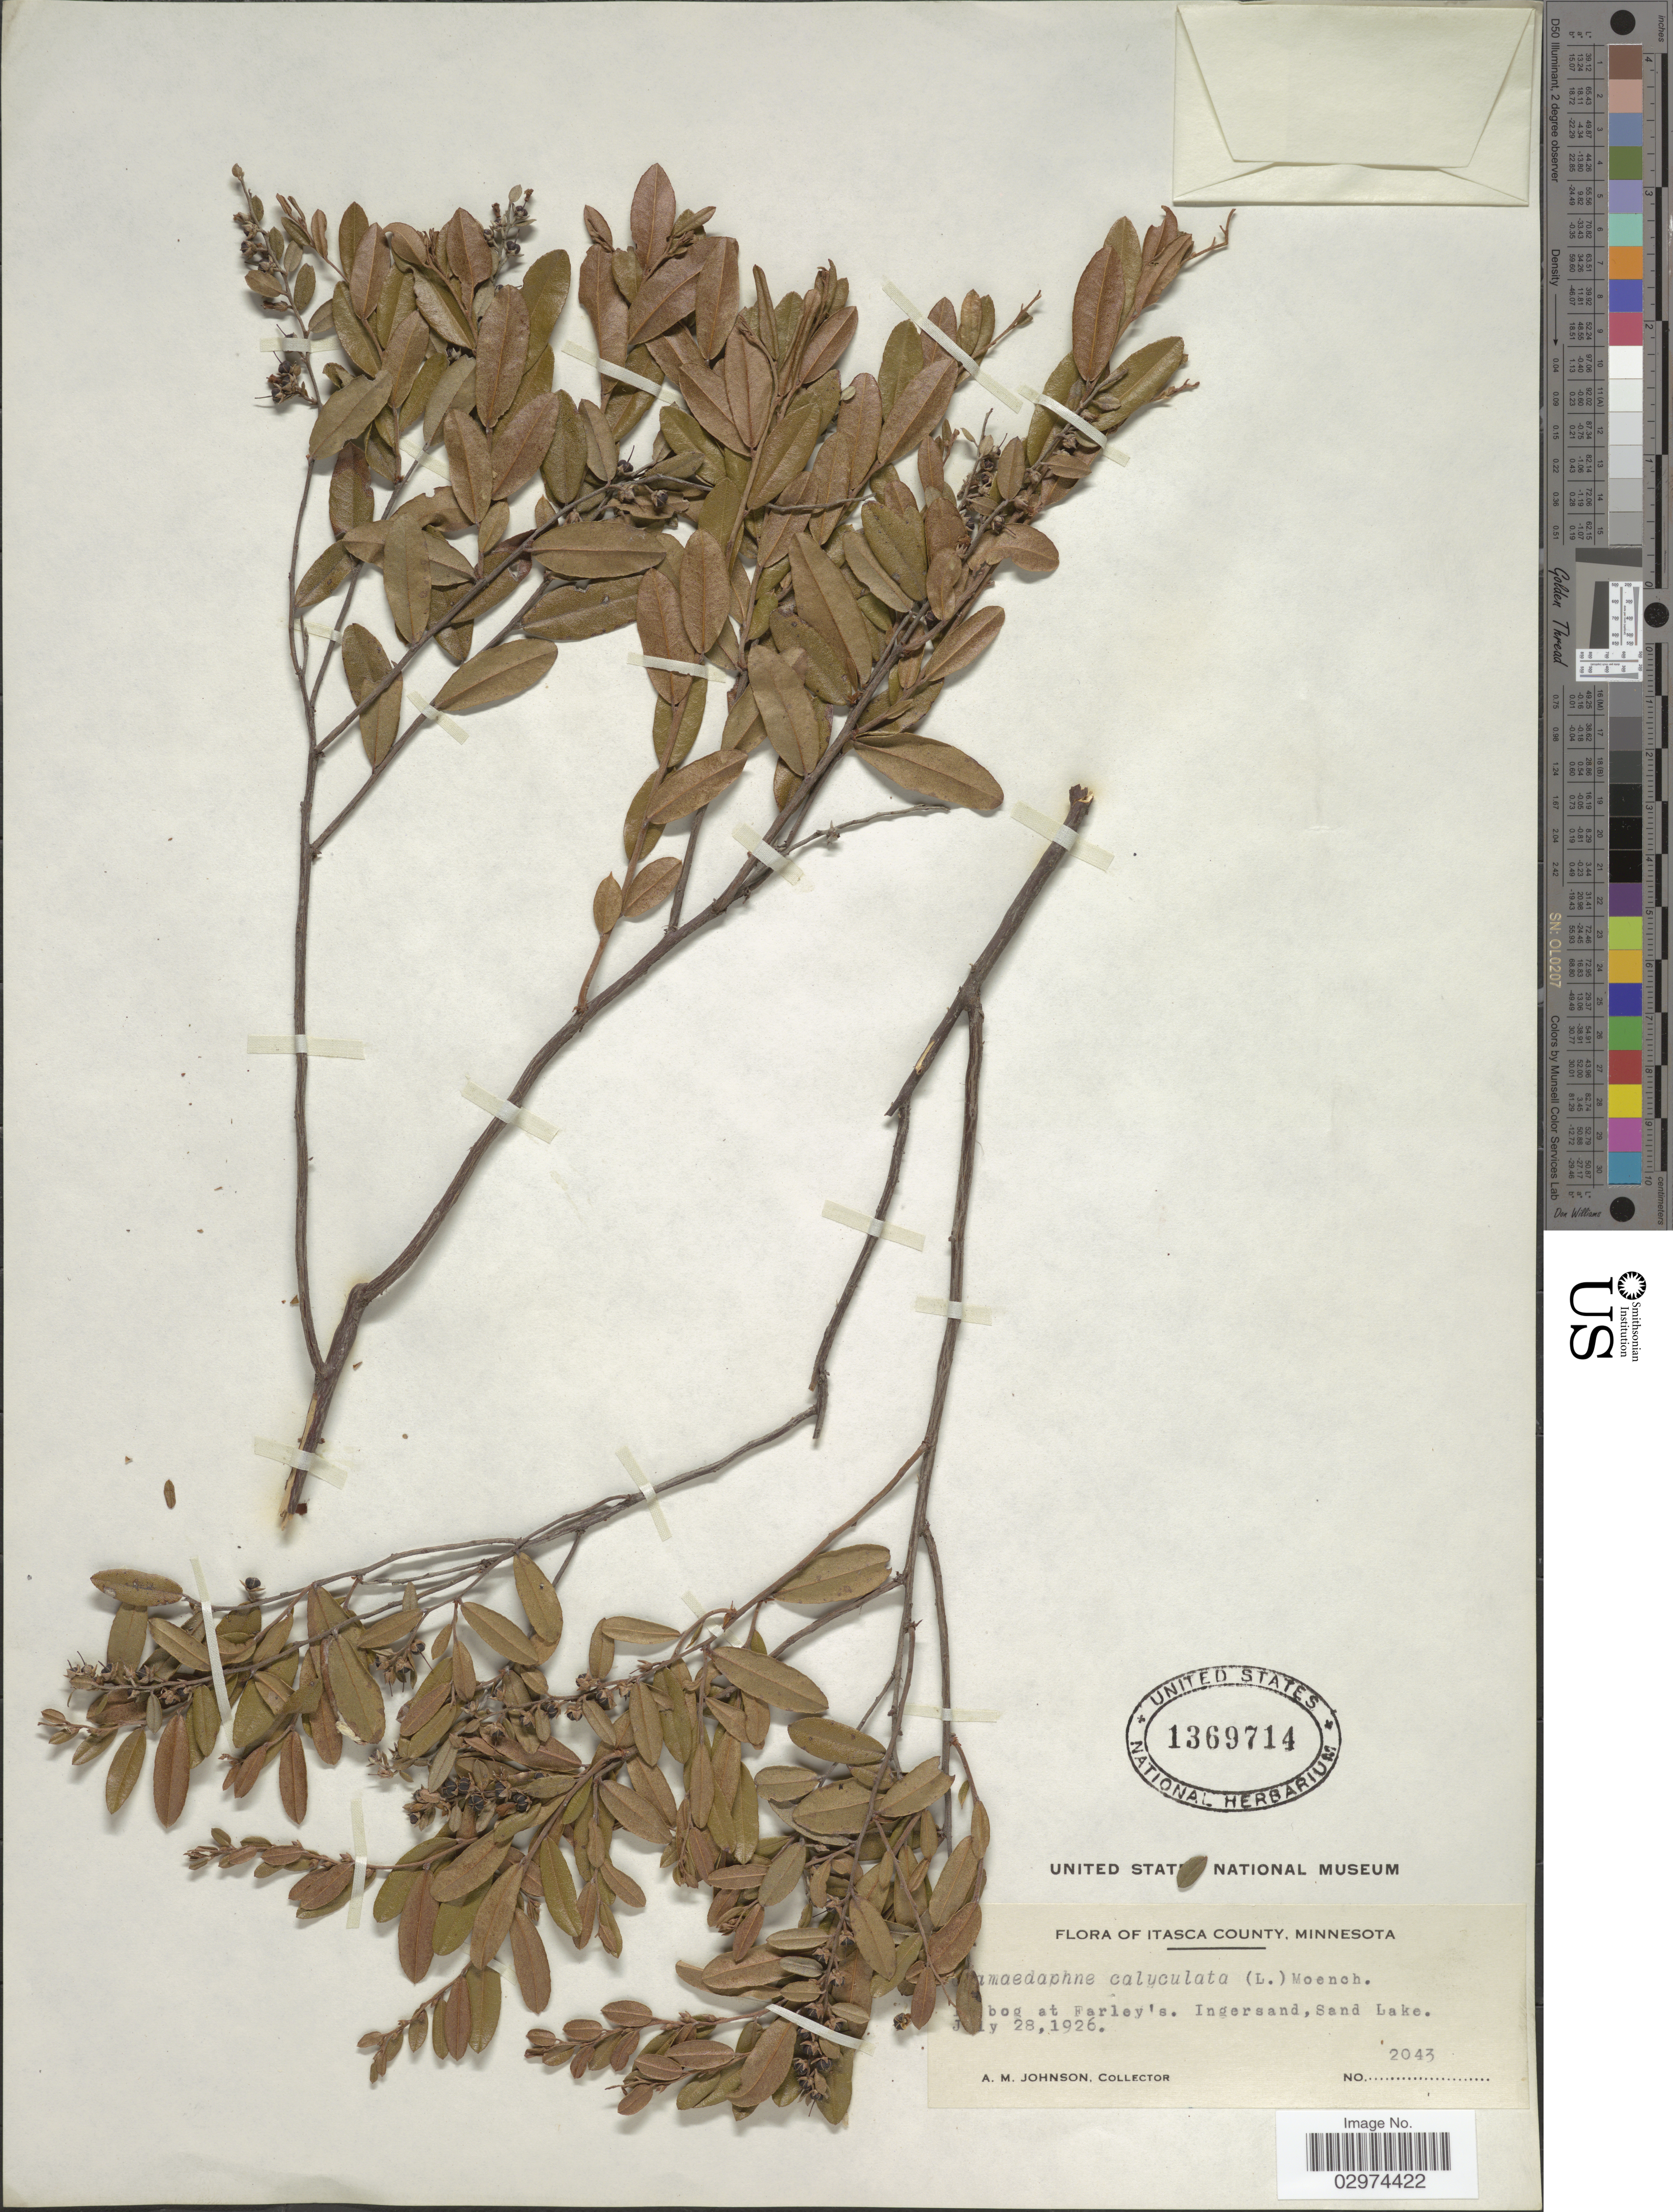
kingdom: Plantae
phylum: Tracheophyta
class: Magnoliopsida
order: Ericales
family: Ericaceae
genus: Chamaedaphne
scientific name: Chamaedaphne calyculata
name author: (L.) Moench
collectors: A. M. Johnson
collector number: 2043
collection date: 1926-07-28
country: United States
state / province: Minnesota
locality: Itasca County. At Farley's. Ingersand, Sand Lake.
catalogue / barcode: US 1369714